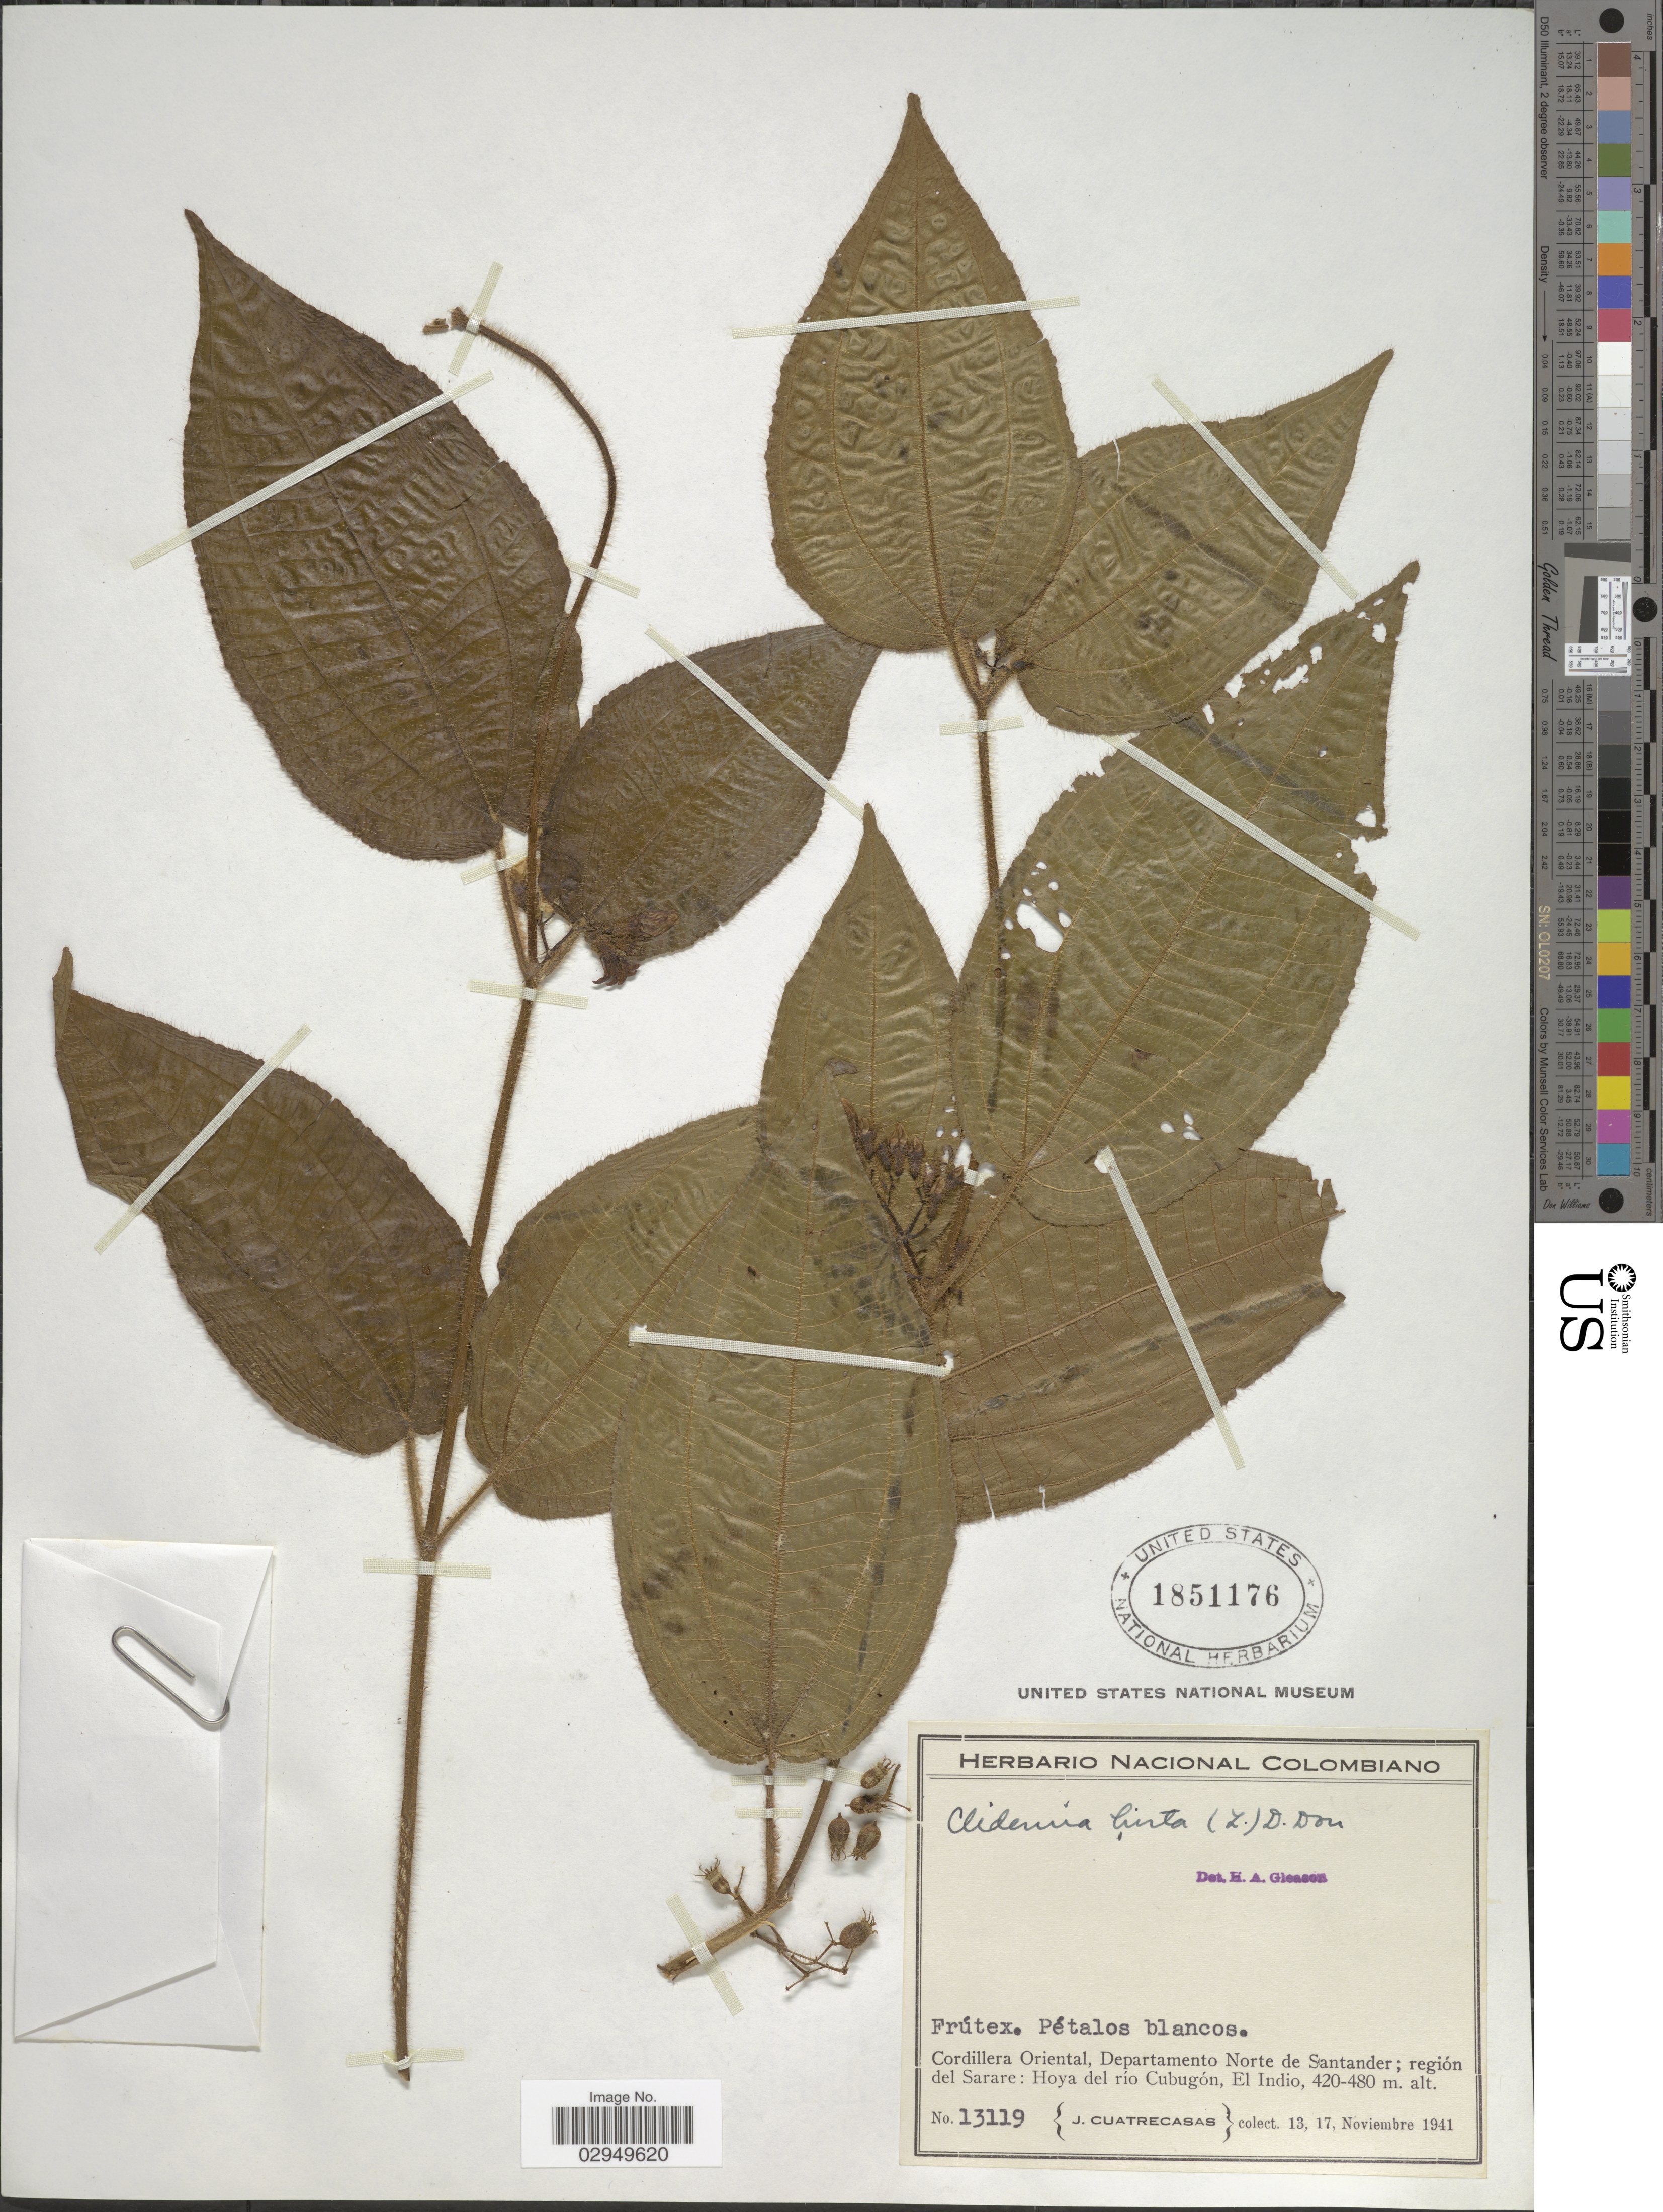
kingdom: Plantae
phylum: Tracheophyta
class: Magnoliopsida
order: Myrtales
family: Melastomataceae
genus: Clidemia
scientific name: Clidemia hirta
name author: (L.) D. Don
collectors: J. Cuatrecasas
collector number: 13119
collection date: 1941-11-13/1941-11-17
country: Colombia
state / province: Bogota D.C.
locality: Cordillera Oriental, Departamento Norte de Santander; región del Sarare: Hoya del río Cubugón, El Indio.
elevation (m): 420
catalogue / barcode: US 1851176